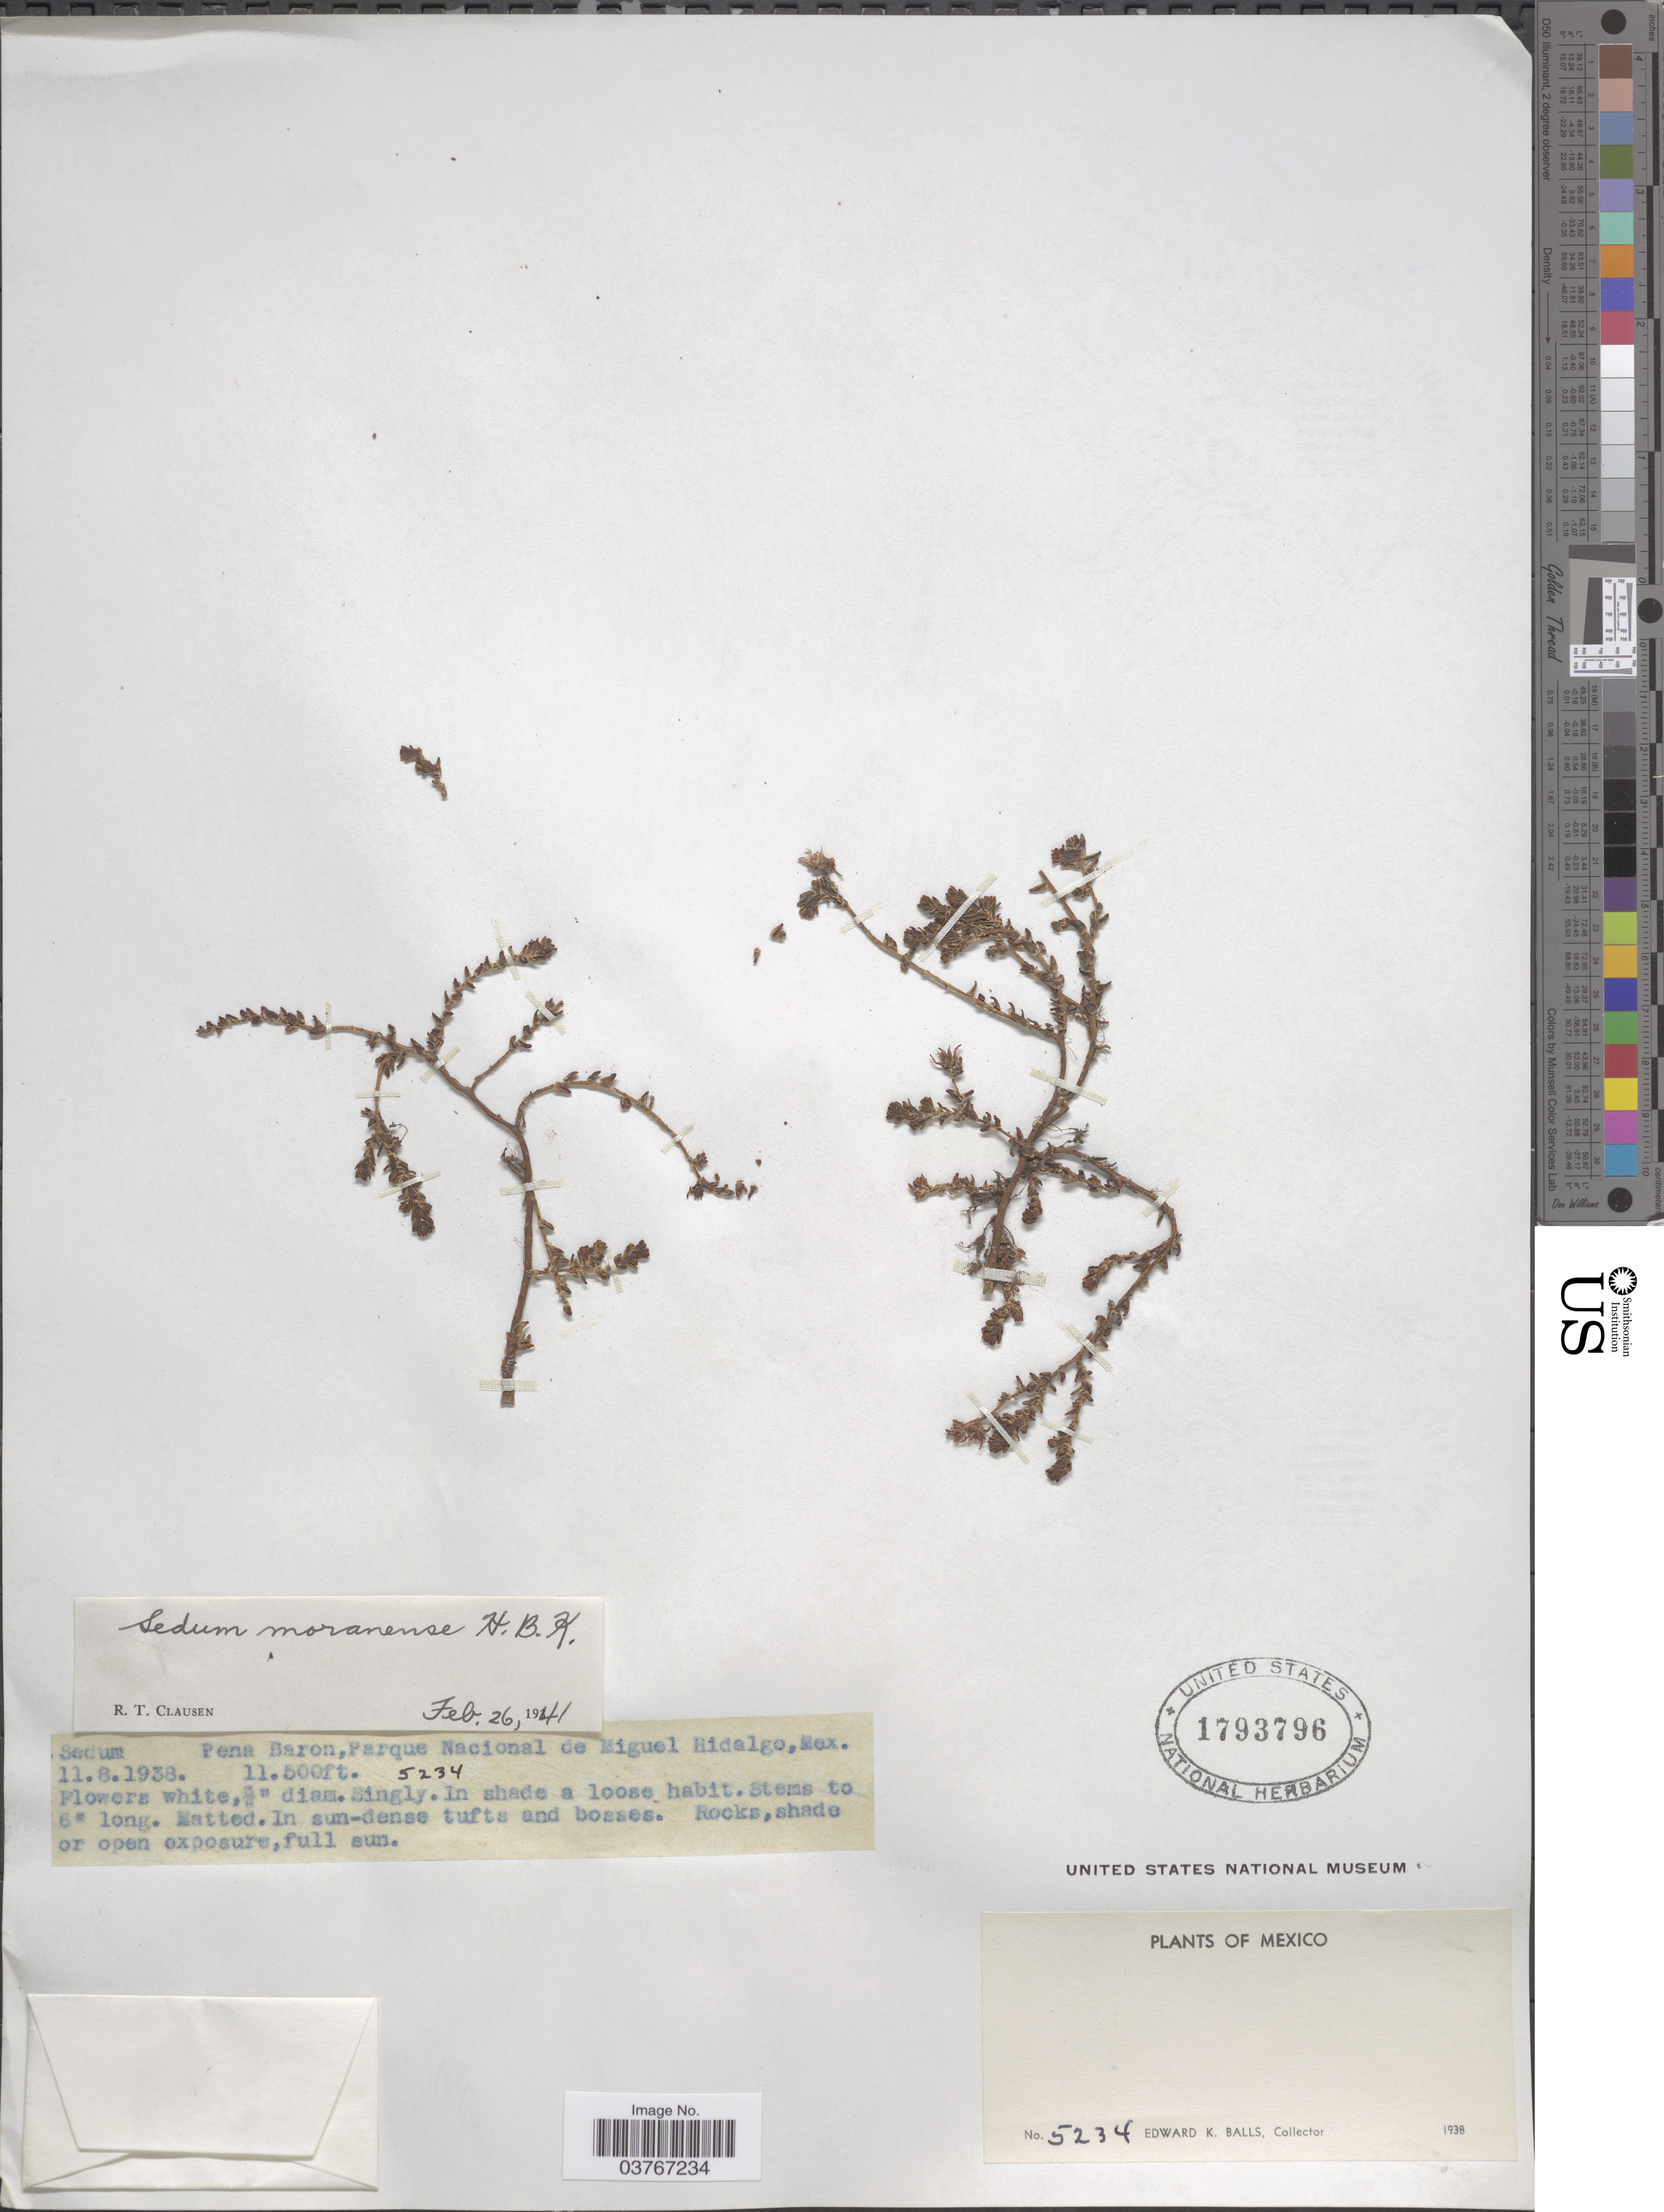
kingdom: Plantae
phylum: Tracheophyta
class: Magnoliopsida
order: Saxifragales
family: Crassulaceae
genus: Sedum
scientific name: Sedum moranense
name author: Kunth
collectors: E. K. Balls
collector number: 5234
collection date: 1938-08-11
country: Mexico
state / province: Hidalgo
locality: Pena Baron, Parque Nacional de Miguel Hidalgo.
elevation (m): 3505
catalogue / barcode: US 1793796